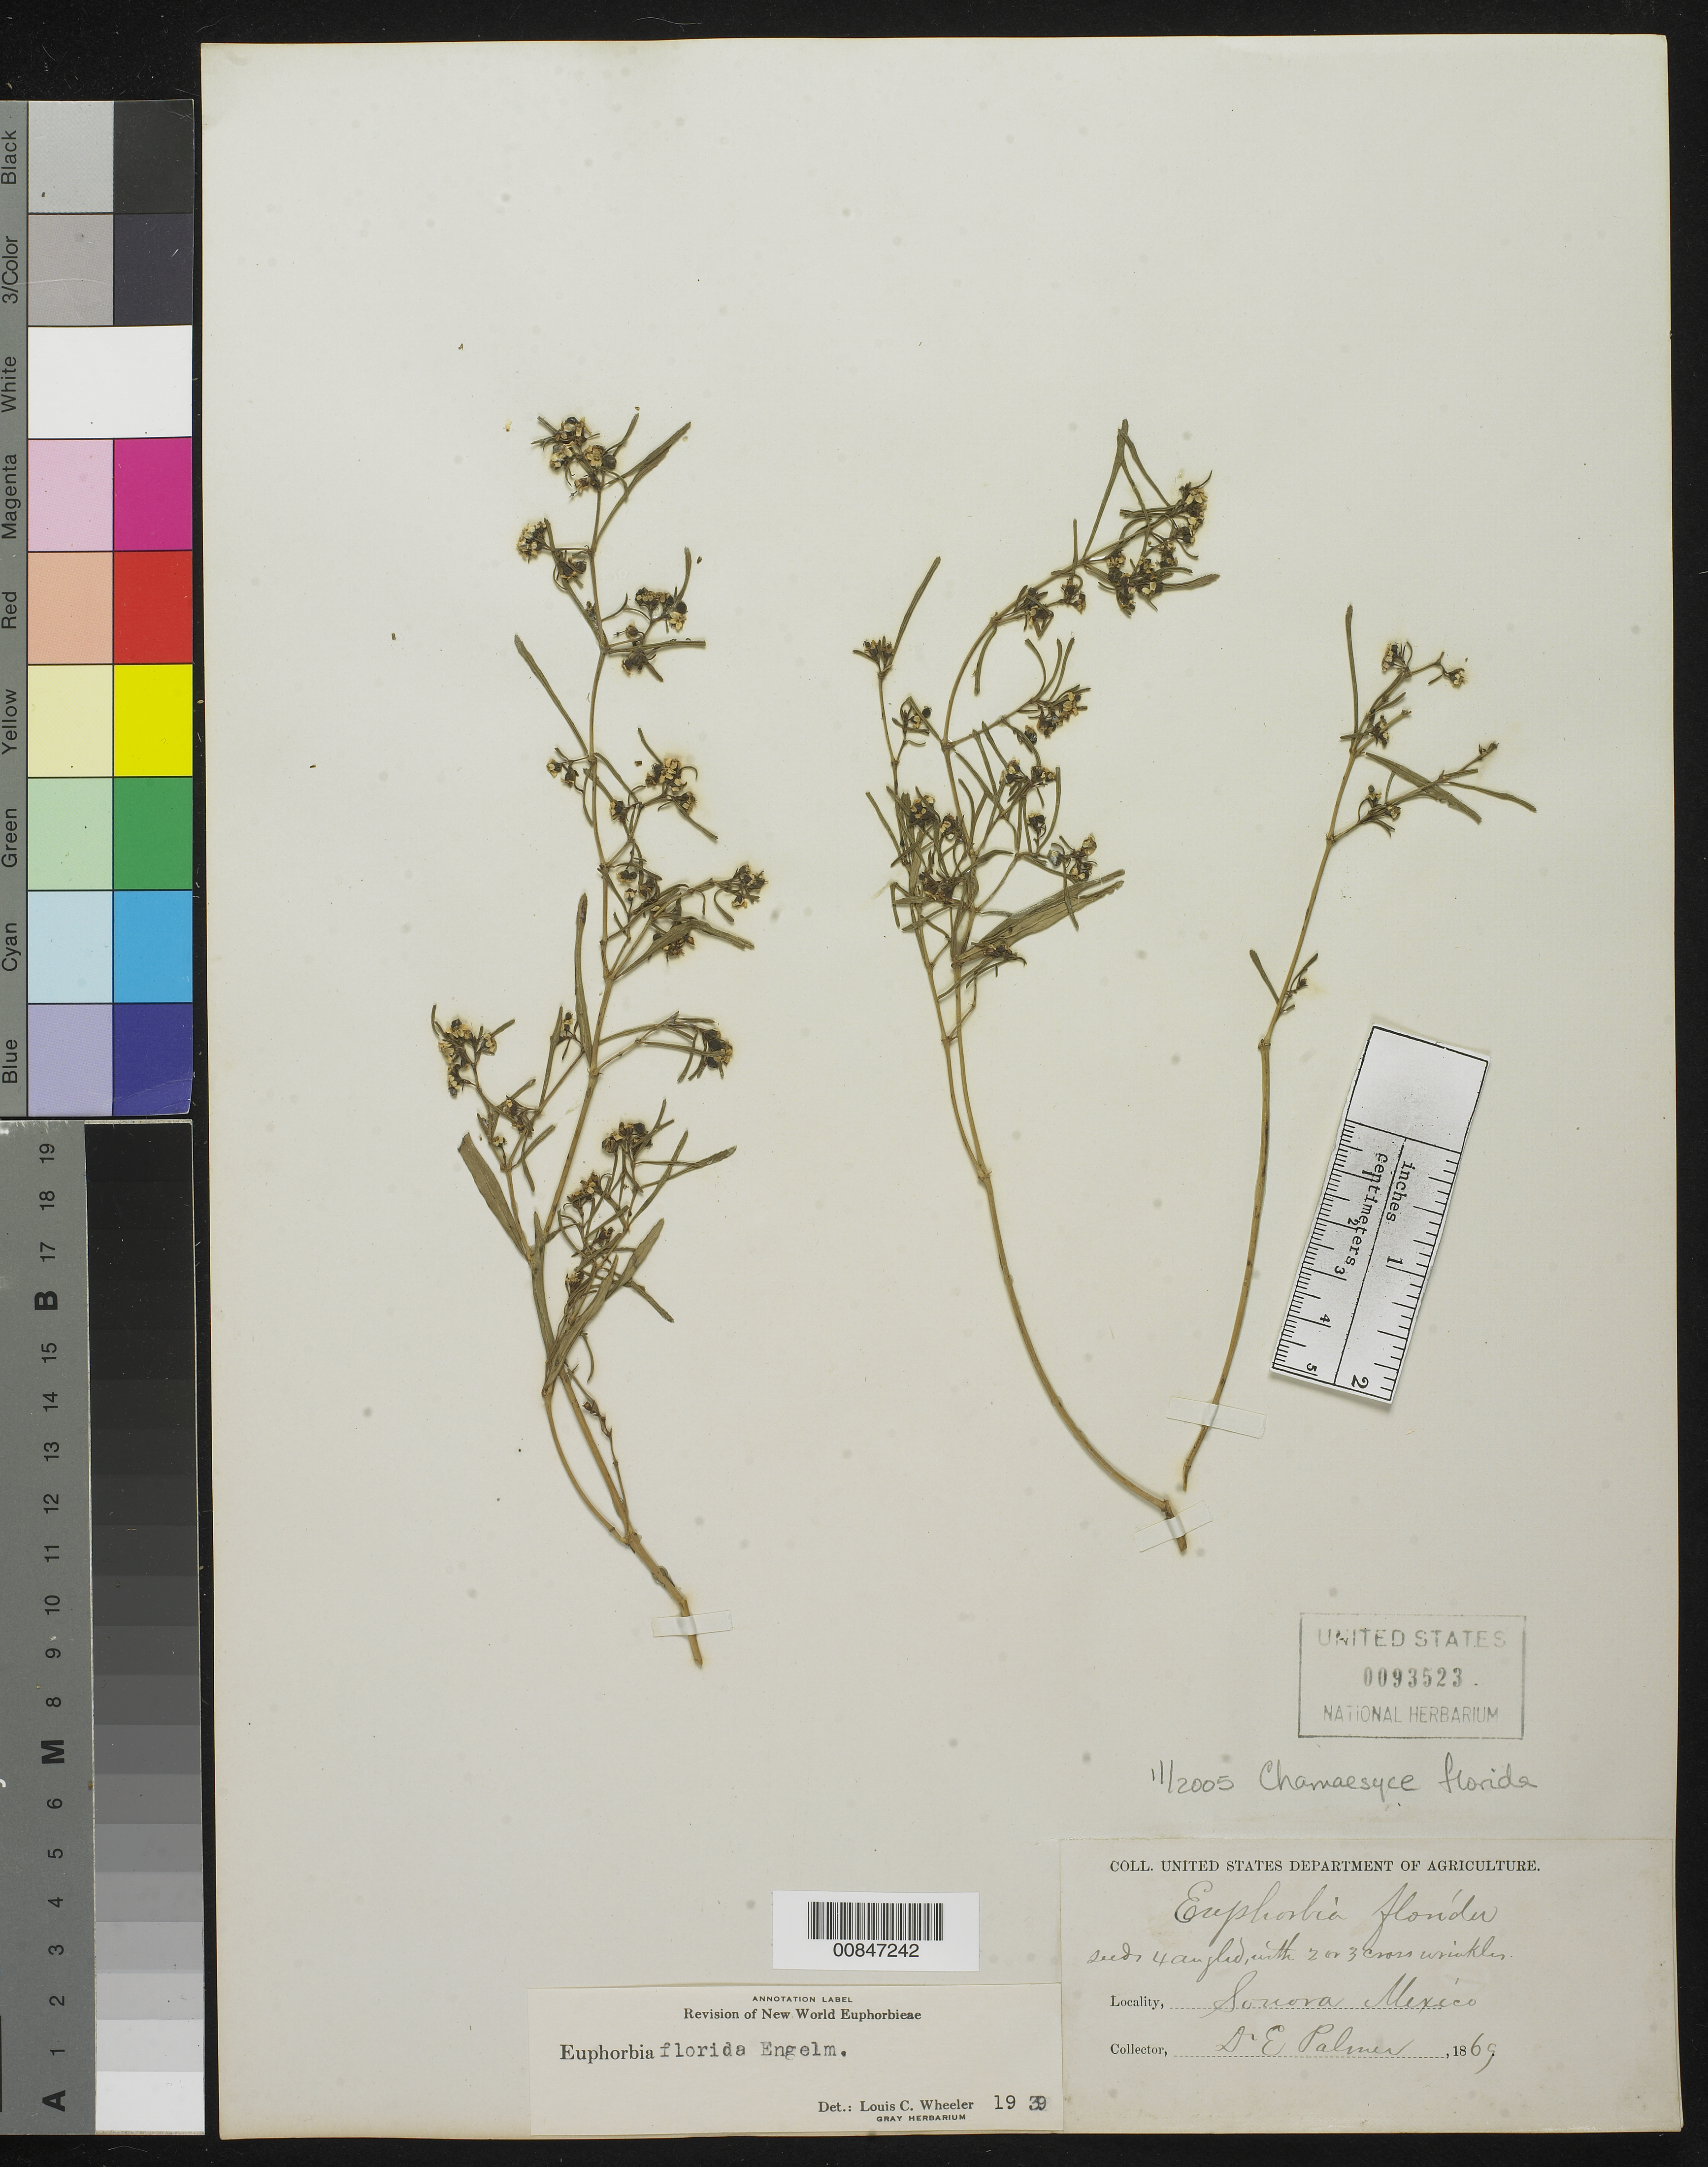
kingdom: Plantae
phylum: Tracheophyta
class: Magnoliopsida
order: Malpighiales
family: Euphorbiaceae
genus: Euphorbia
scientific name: Euphorbia florida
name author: Engelm. in Emory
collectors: E. Palmer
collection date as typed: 1869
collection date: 1869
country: Mexico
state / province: Sonora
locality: Sonora.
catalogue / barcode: US 93523